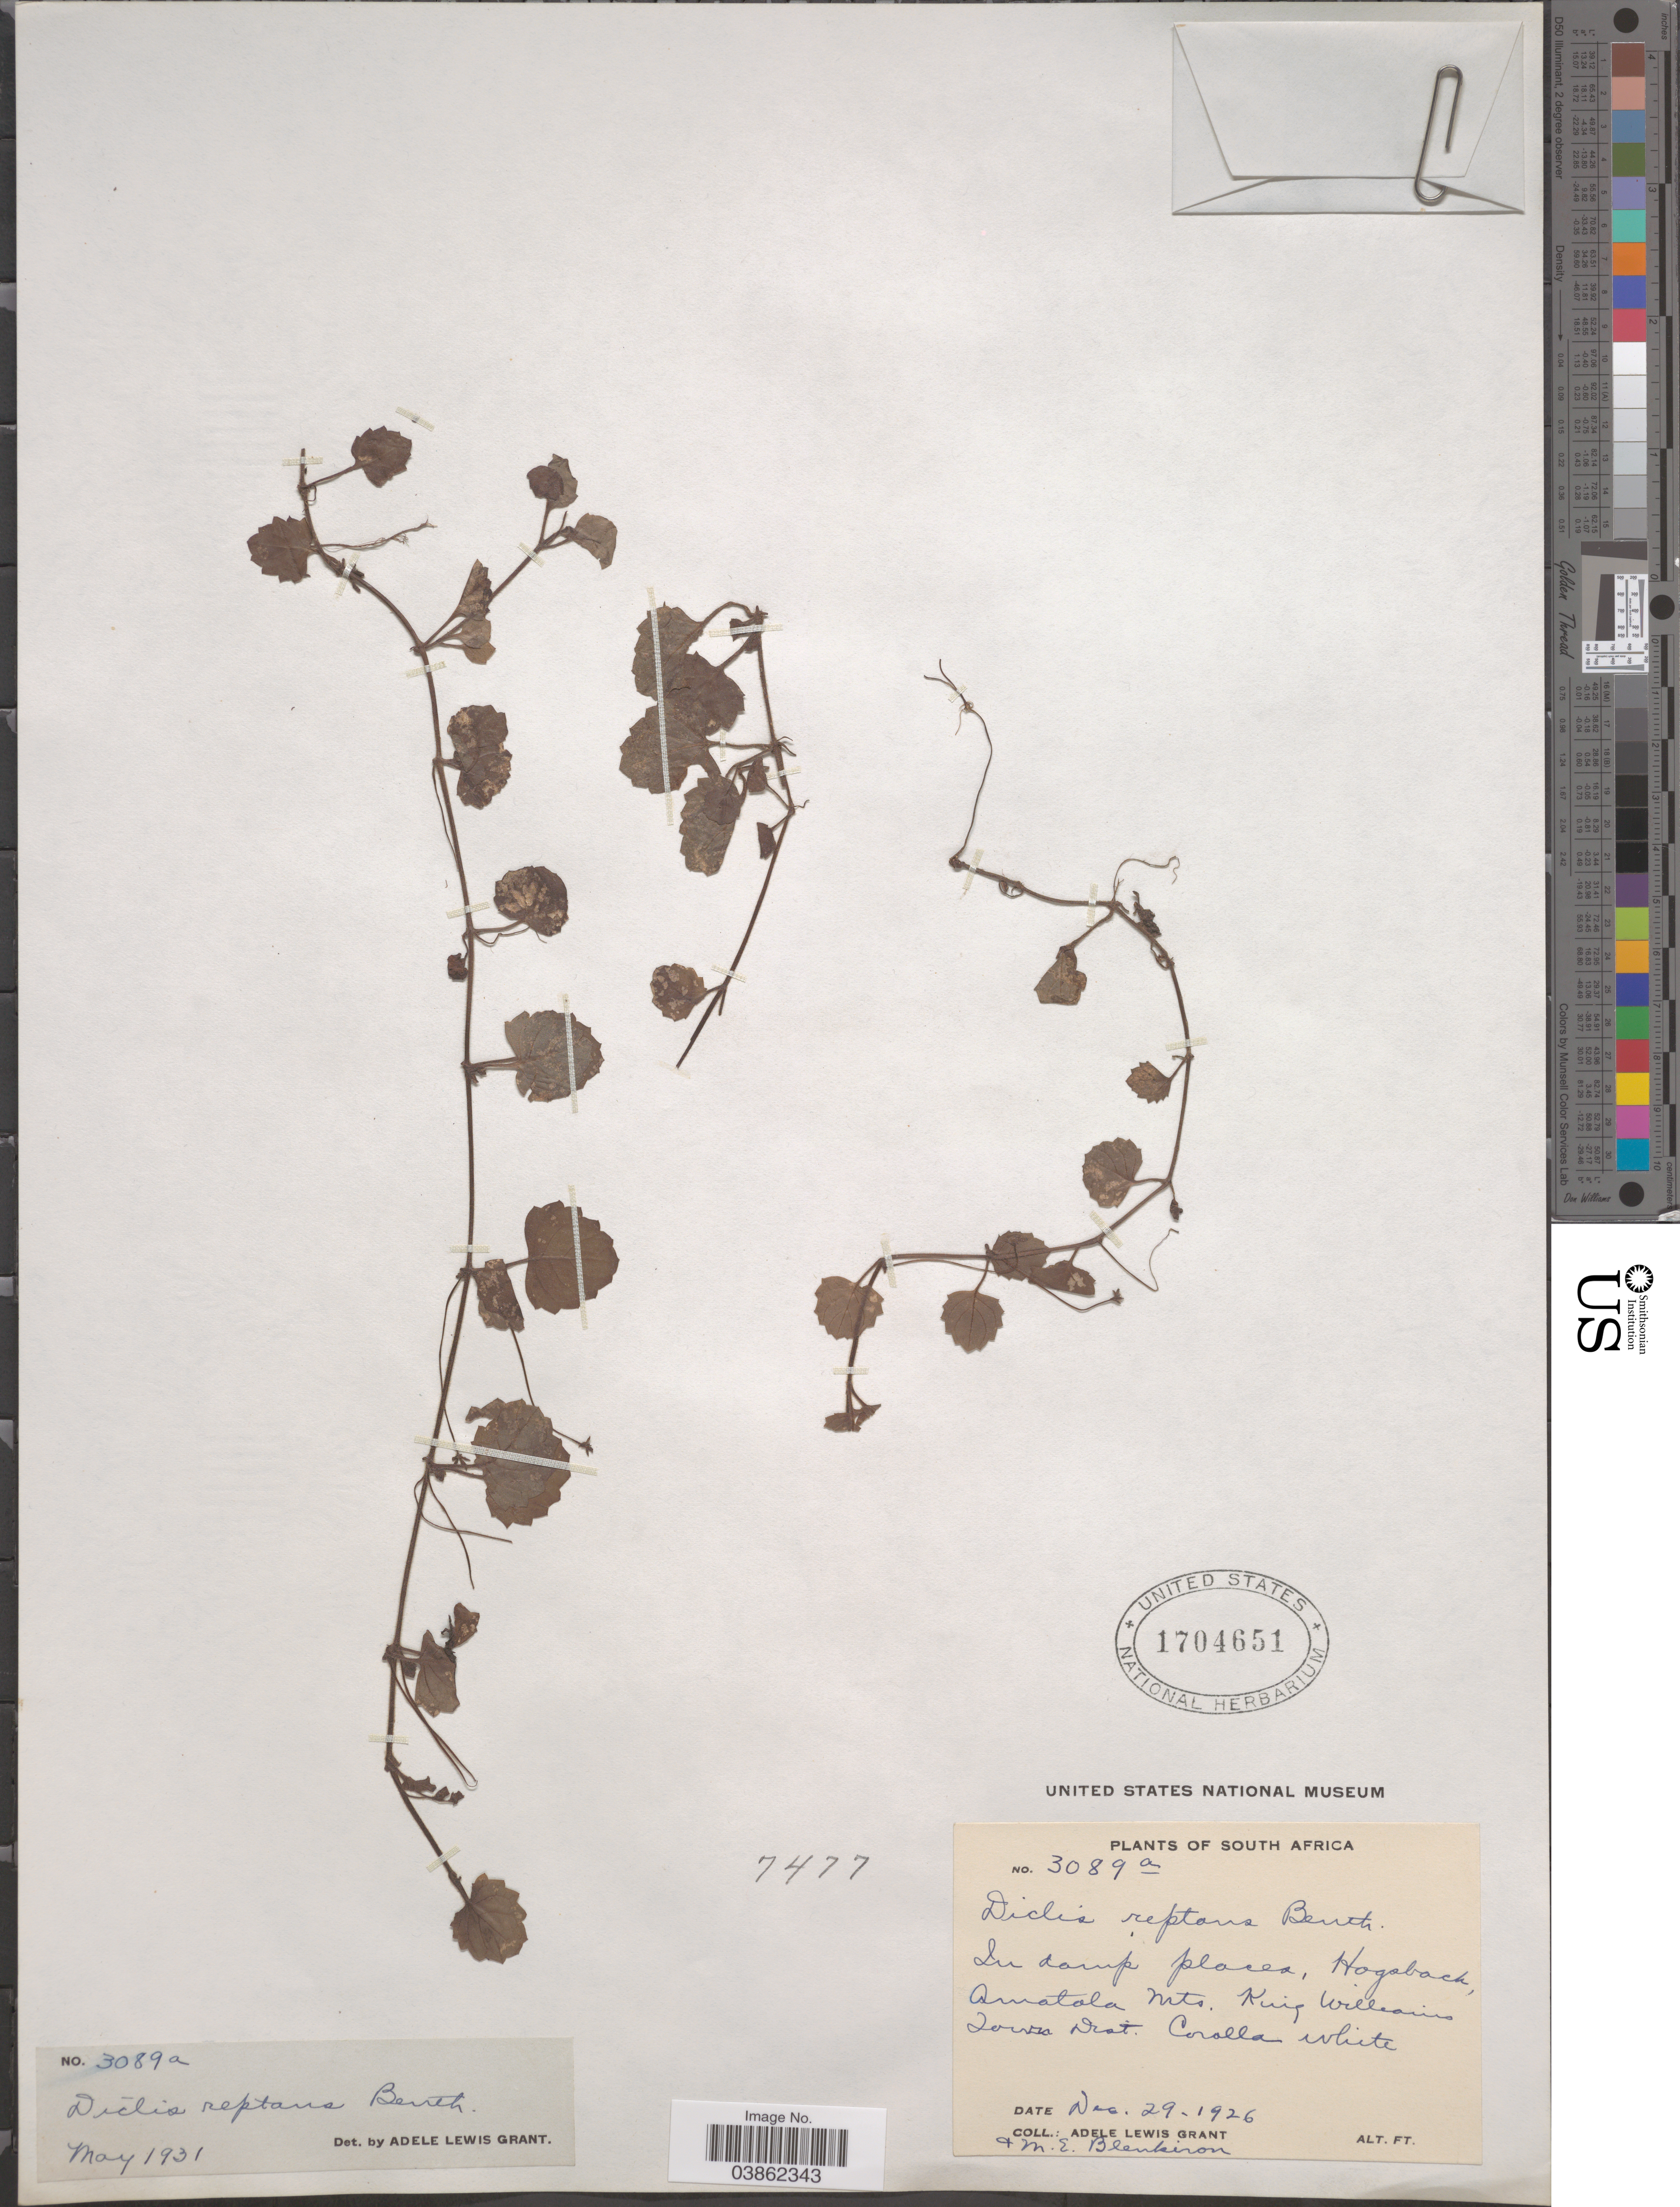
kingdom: Plantae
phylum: Tracheophyta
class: Magnoliopsida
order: Lamiales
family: Scrophulariaceae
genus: Diclis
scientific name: Diclis reptans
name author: Benth.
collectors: A. L. Grant & M. Blenkiron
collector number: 3089a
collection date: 1926-12-29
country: South Africa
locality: Hogsback, Amatala Mts. Kuig Williams Town Dist.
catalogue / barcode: US 1704651